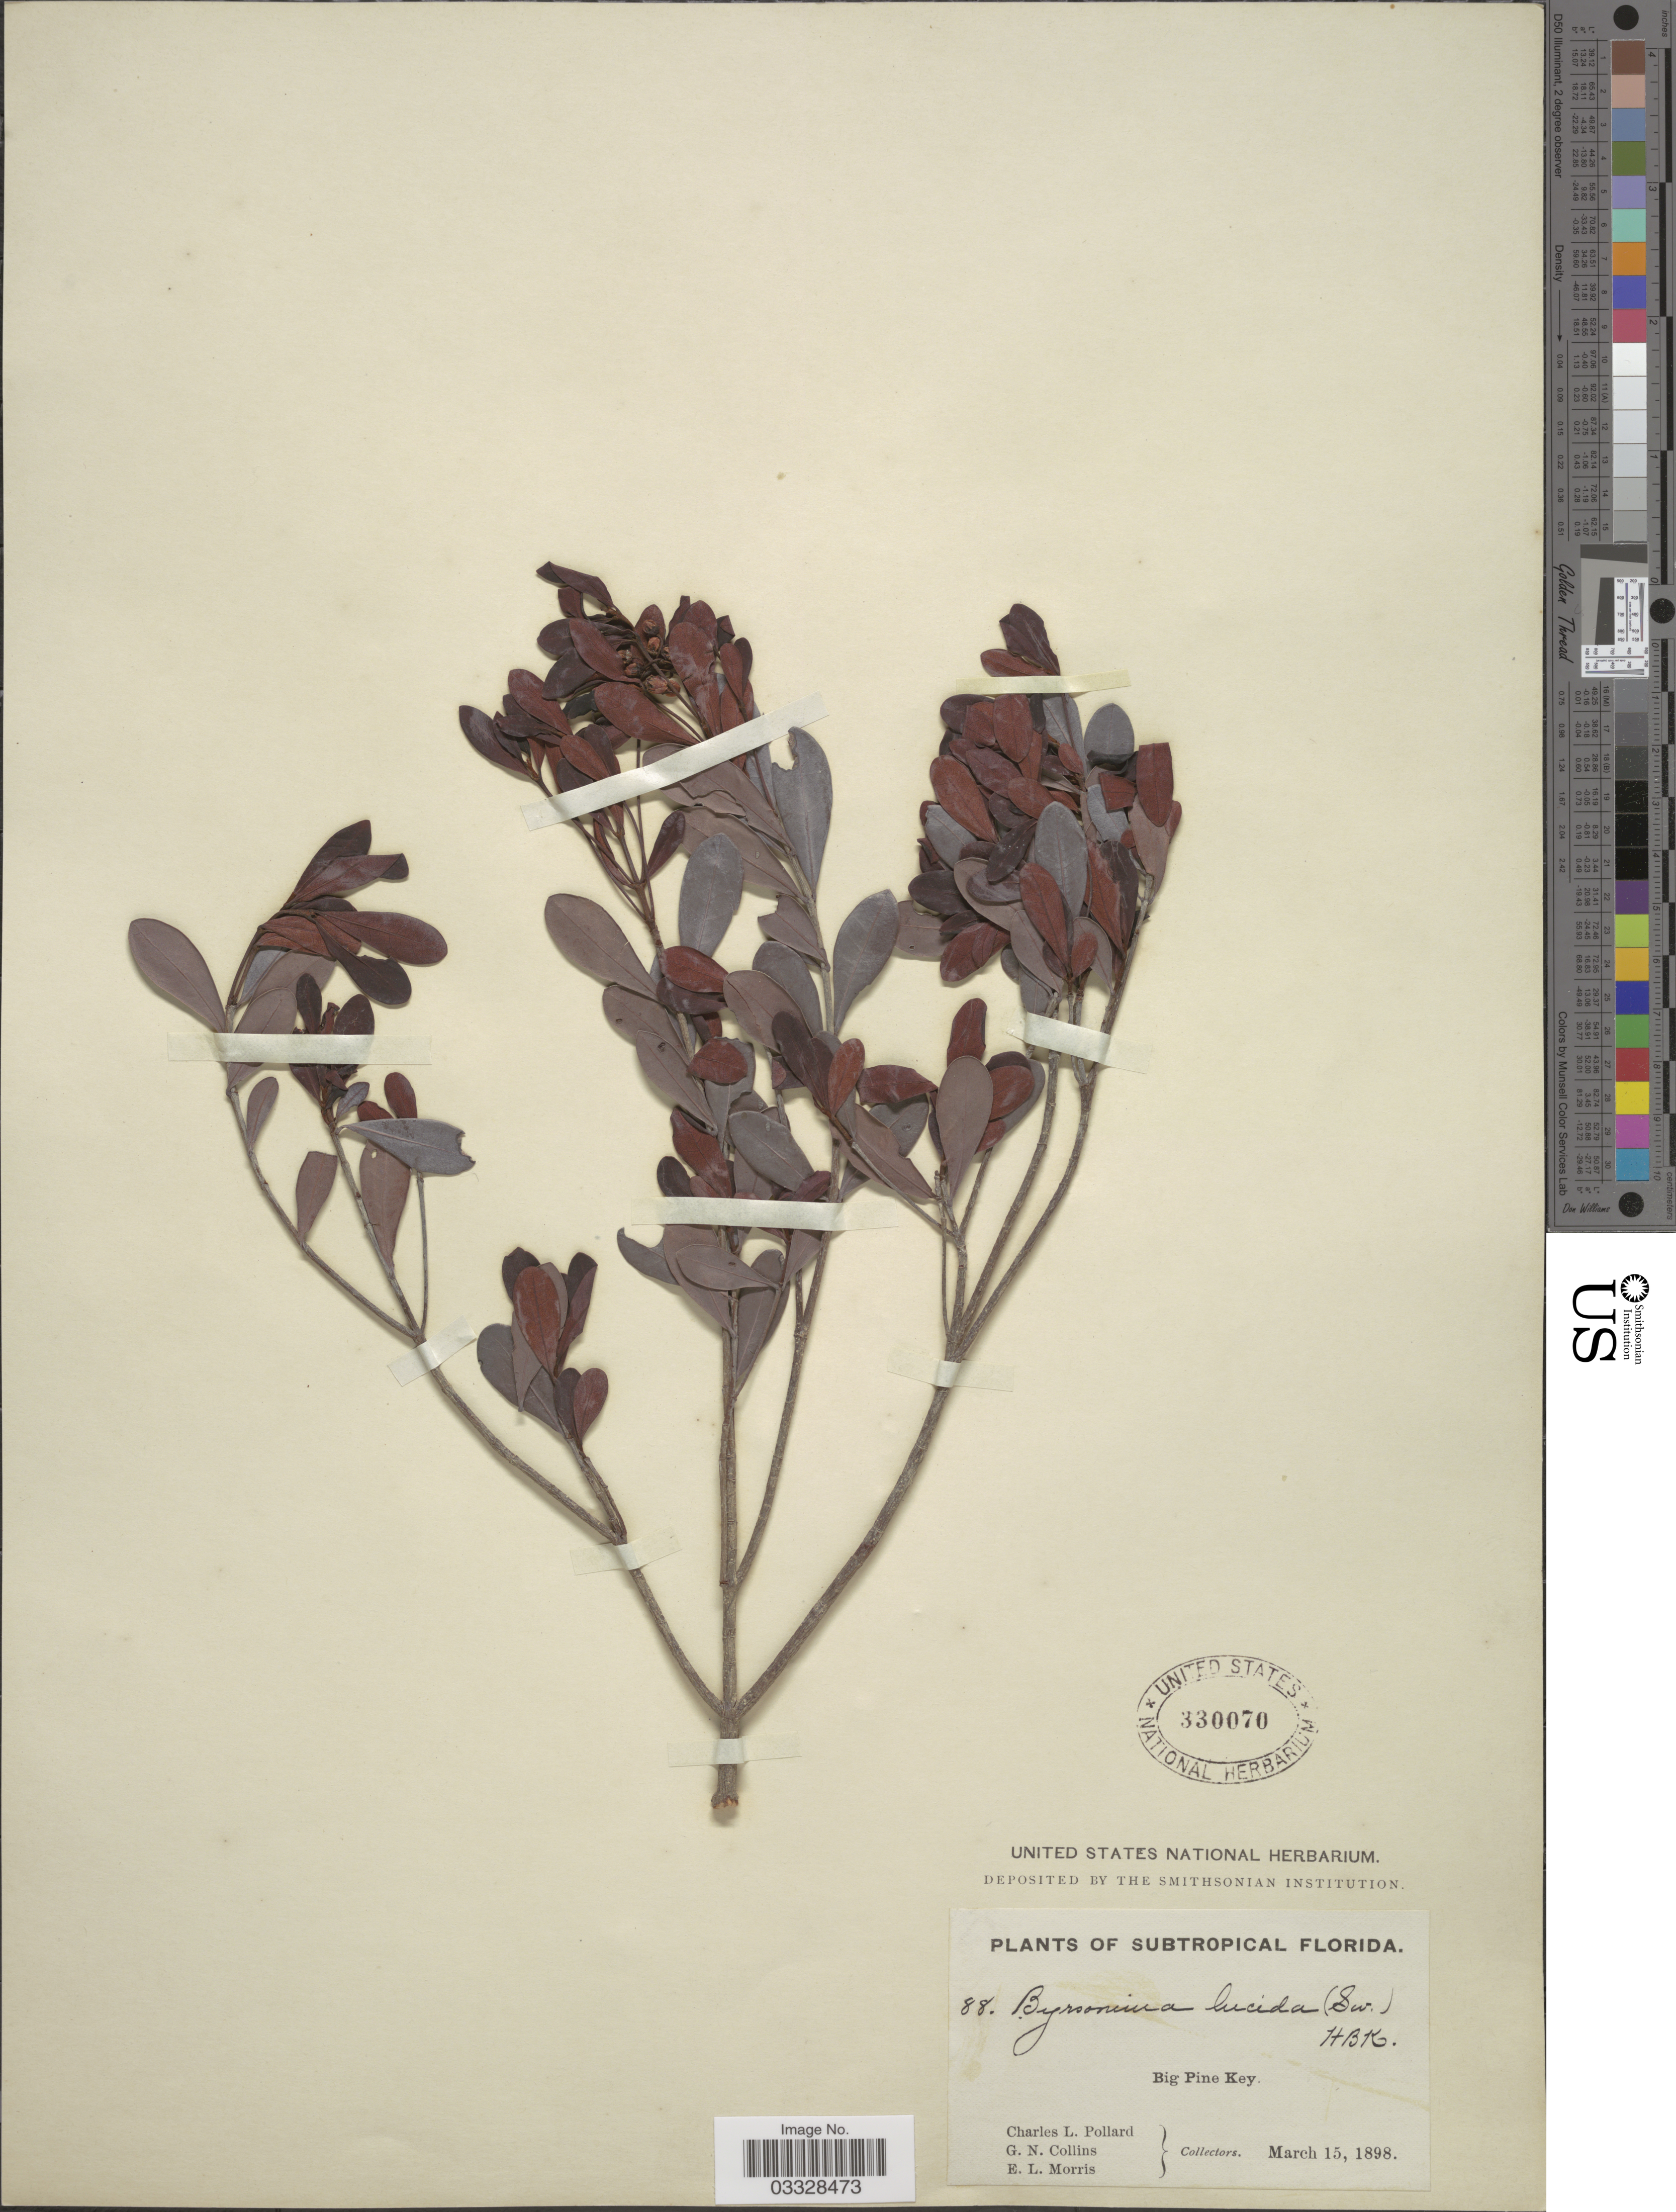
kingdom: Plantae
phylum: Tracheophyta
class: Magnoliopsida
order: Malpighiales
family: Malpighiaceae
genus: Byrsonima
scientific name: Byrsonima lucida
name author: (Mill.) DC.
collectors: C. L. Pollard, G. Collins & E. Morris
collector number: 88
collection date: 1898-03-15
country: United States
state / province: Florida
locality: Subtropical Florida. Big Pine Key.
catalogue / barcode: US 330070